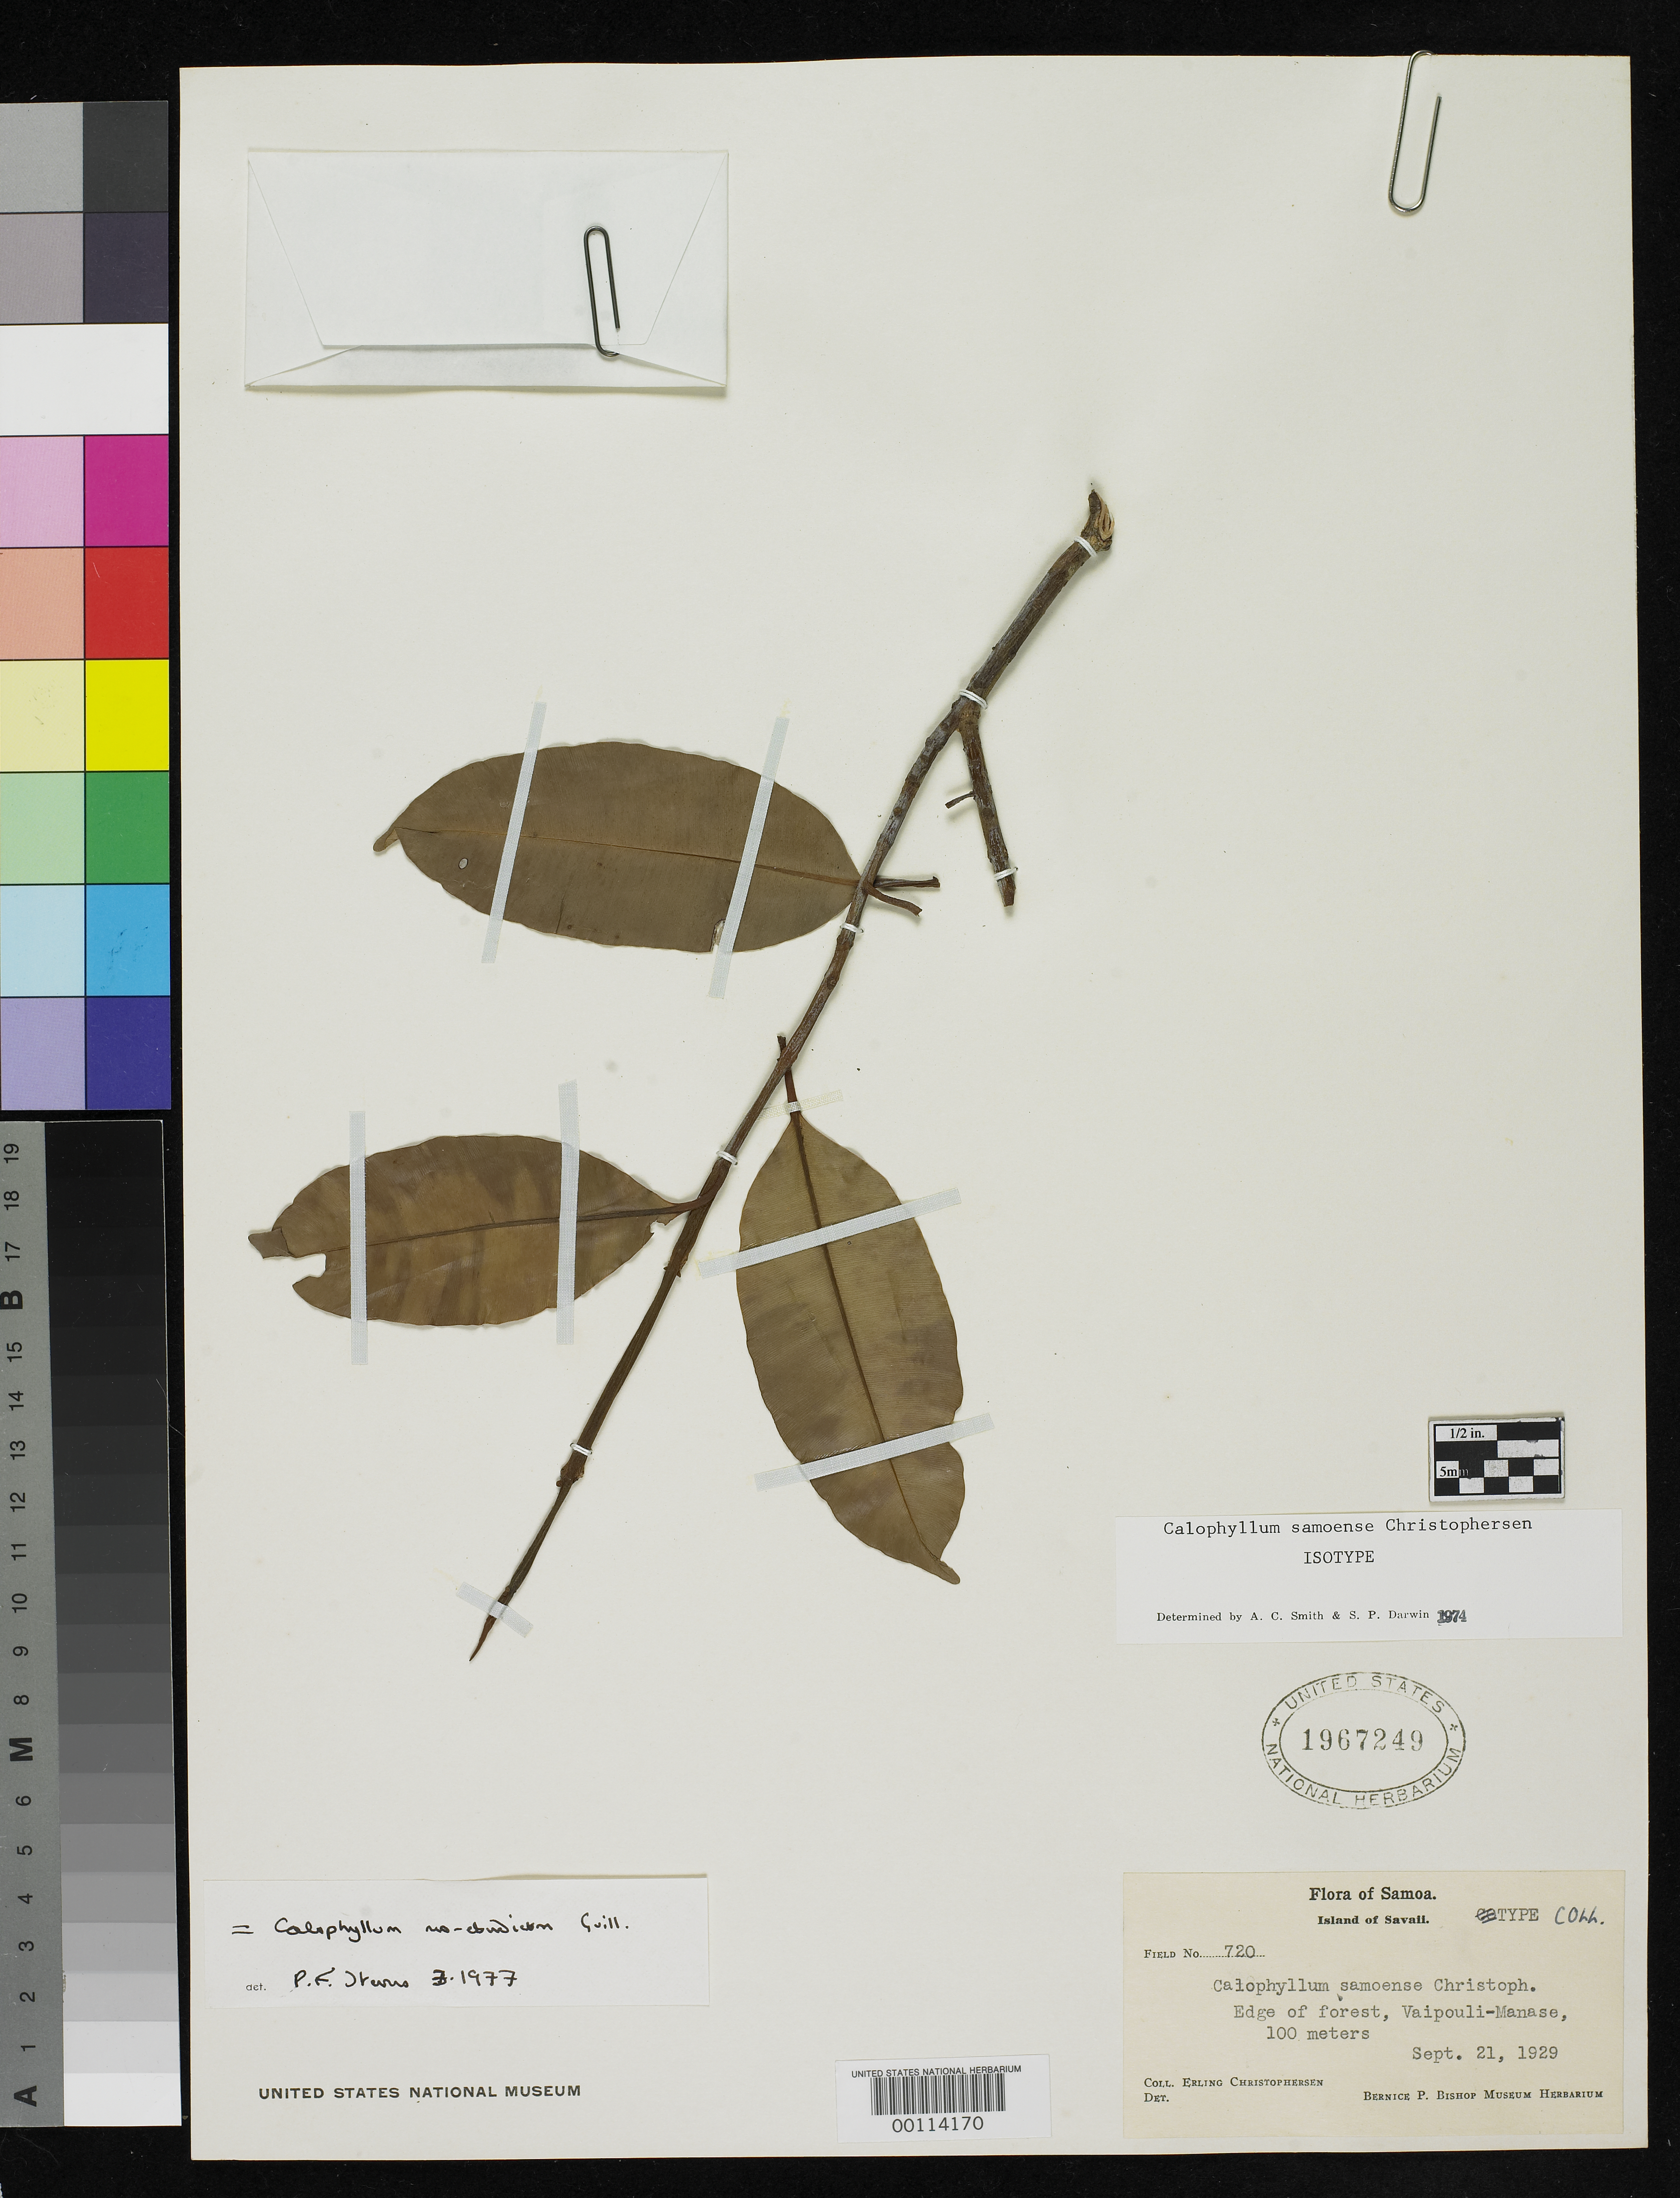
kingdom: Plantae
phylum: Tracheophyta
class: Magnoliopsida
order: Malpighiales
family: Calophyllaceae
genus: Calophyllum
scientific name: Calophyllum samoense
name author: Christoph.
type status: Isotype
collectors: E. Christophersen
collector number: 720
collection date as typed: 21 Sep 1929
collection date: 1929-09-21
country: Samoa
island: Savai'i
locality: Vaipouli-Manase.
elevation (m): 100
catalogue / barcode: US 1967249